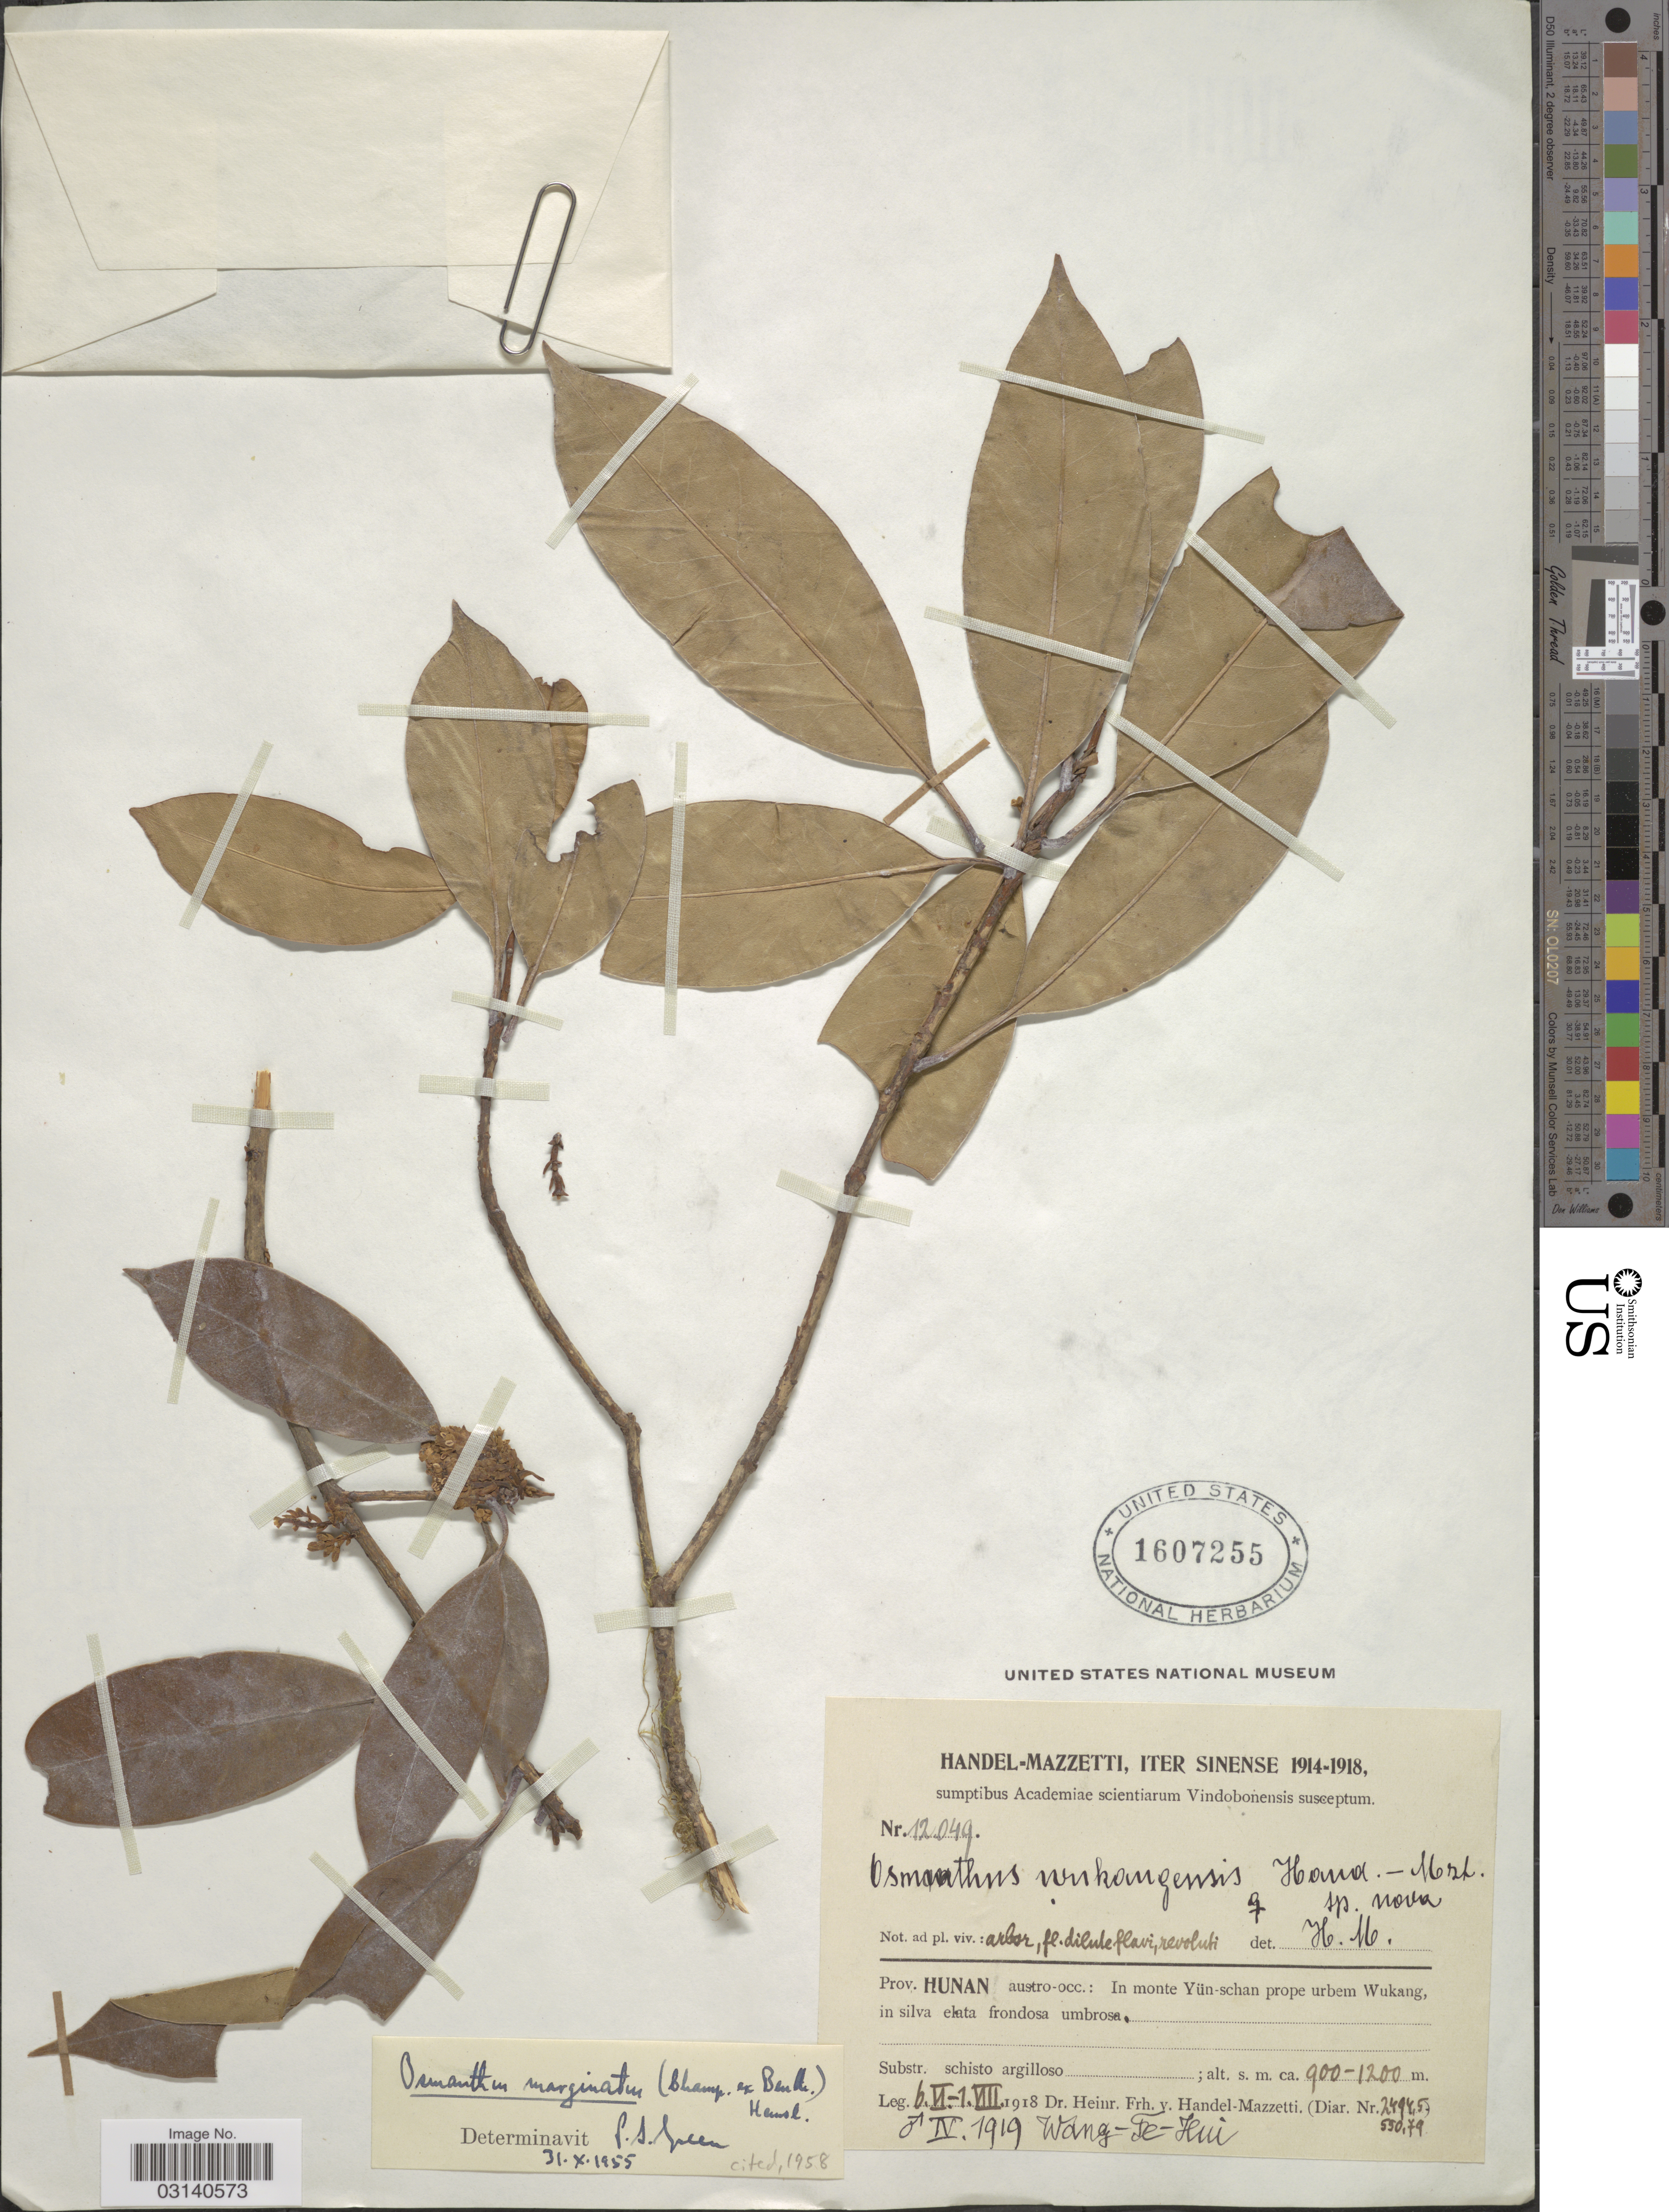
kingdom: Plantae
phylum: Tracheophyta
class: Magnoliopsida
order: Lamiales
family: Oleaceae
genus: Osmanthus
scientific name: Osmanthus marginatus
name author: (Champ. ex Benth.) Hemsl.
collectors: H. Handel-Mazzetti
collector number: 12049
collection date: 1919-02-06/1919-04-08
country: China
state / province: Hunan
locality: Prov. Hunan, austro-occ.: In monte Yün-schan prope urbem Wukang, in silva elata frondosa ubrosa.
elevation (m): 900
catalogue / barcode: US 1607255